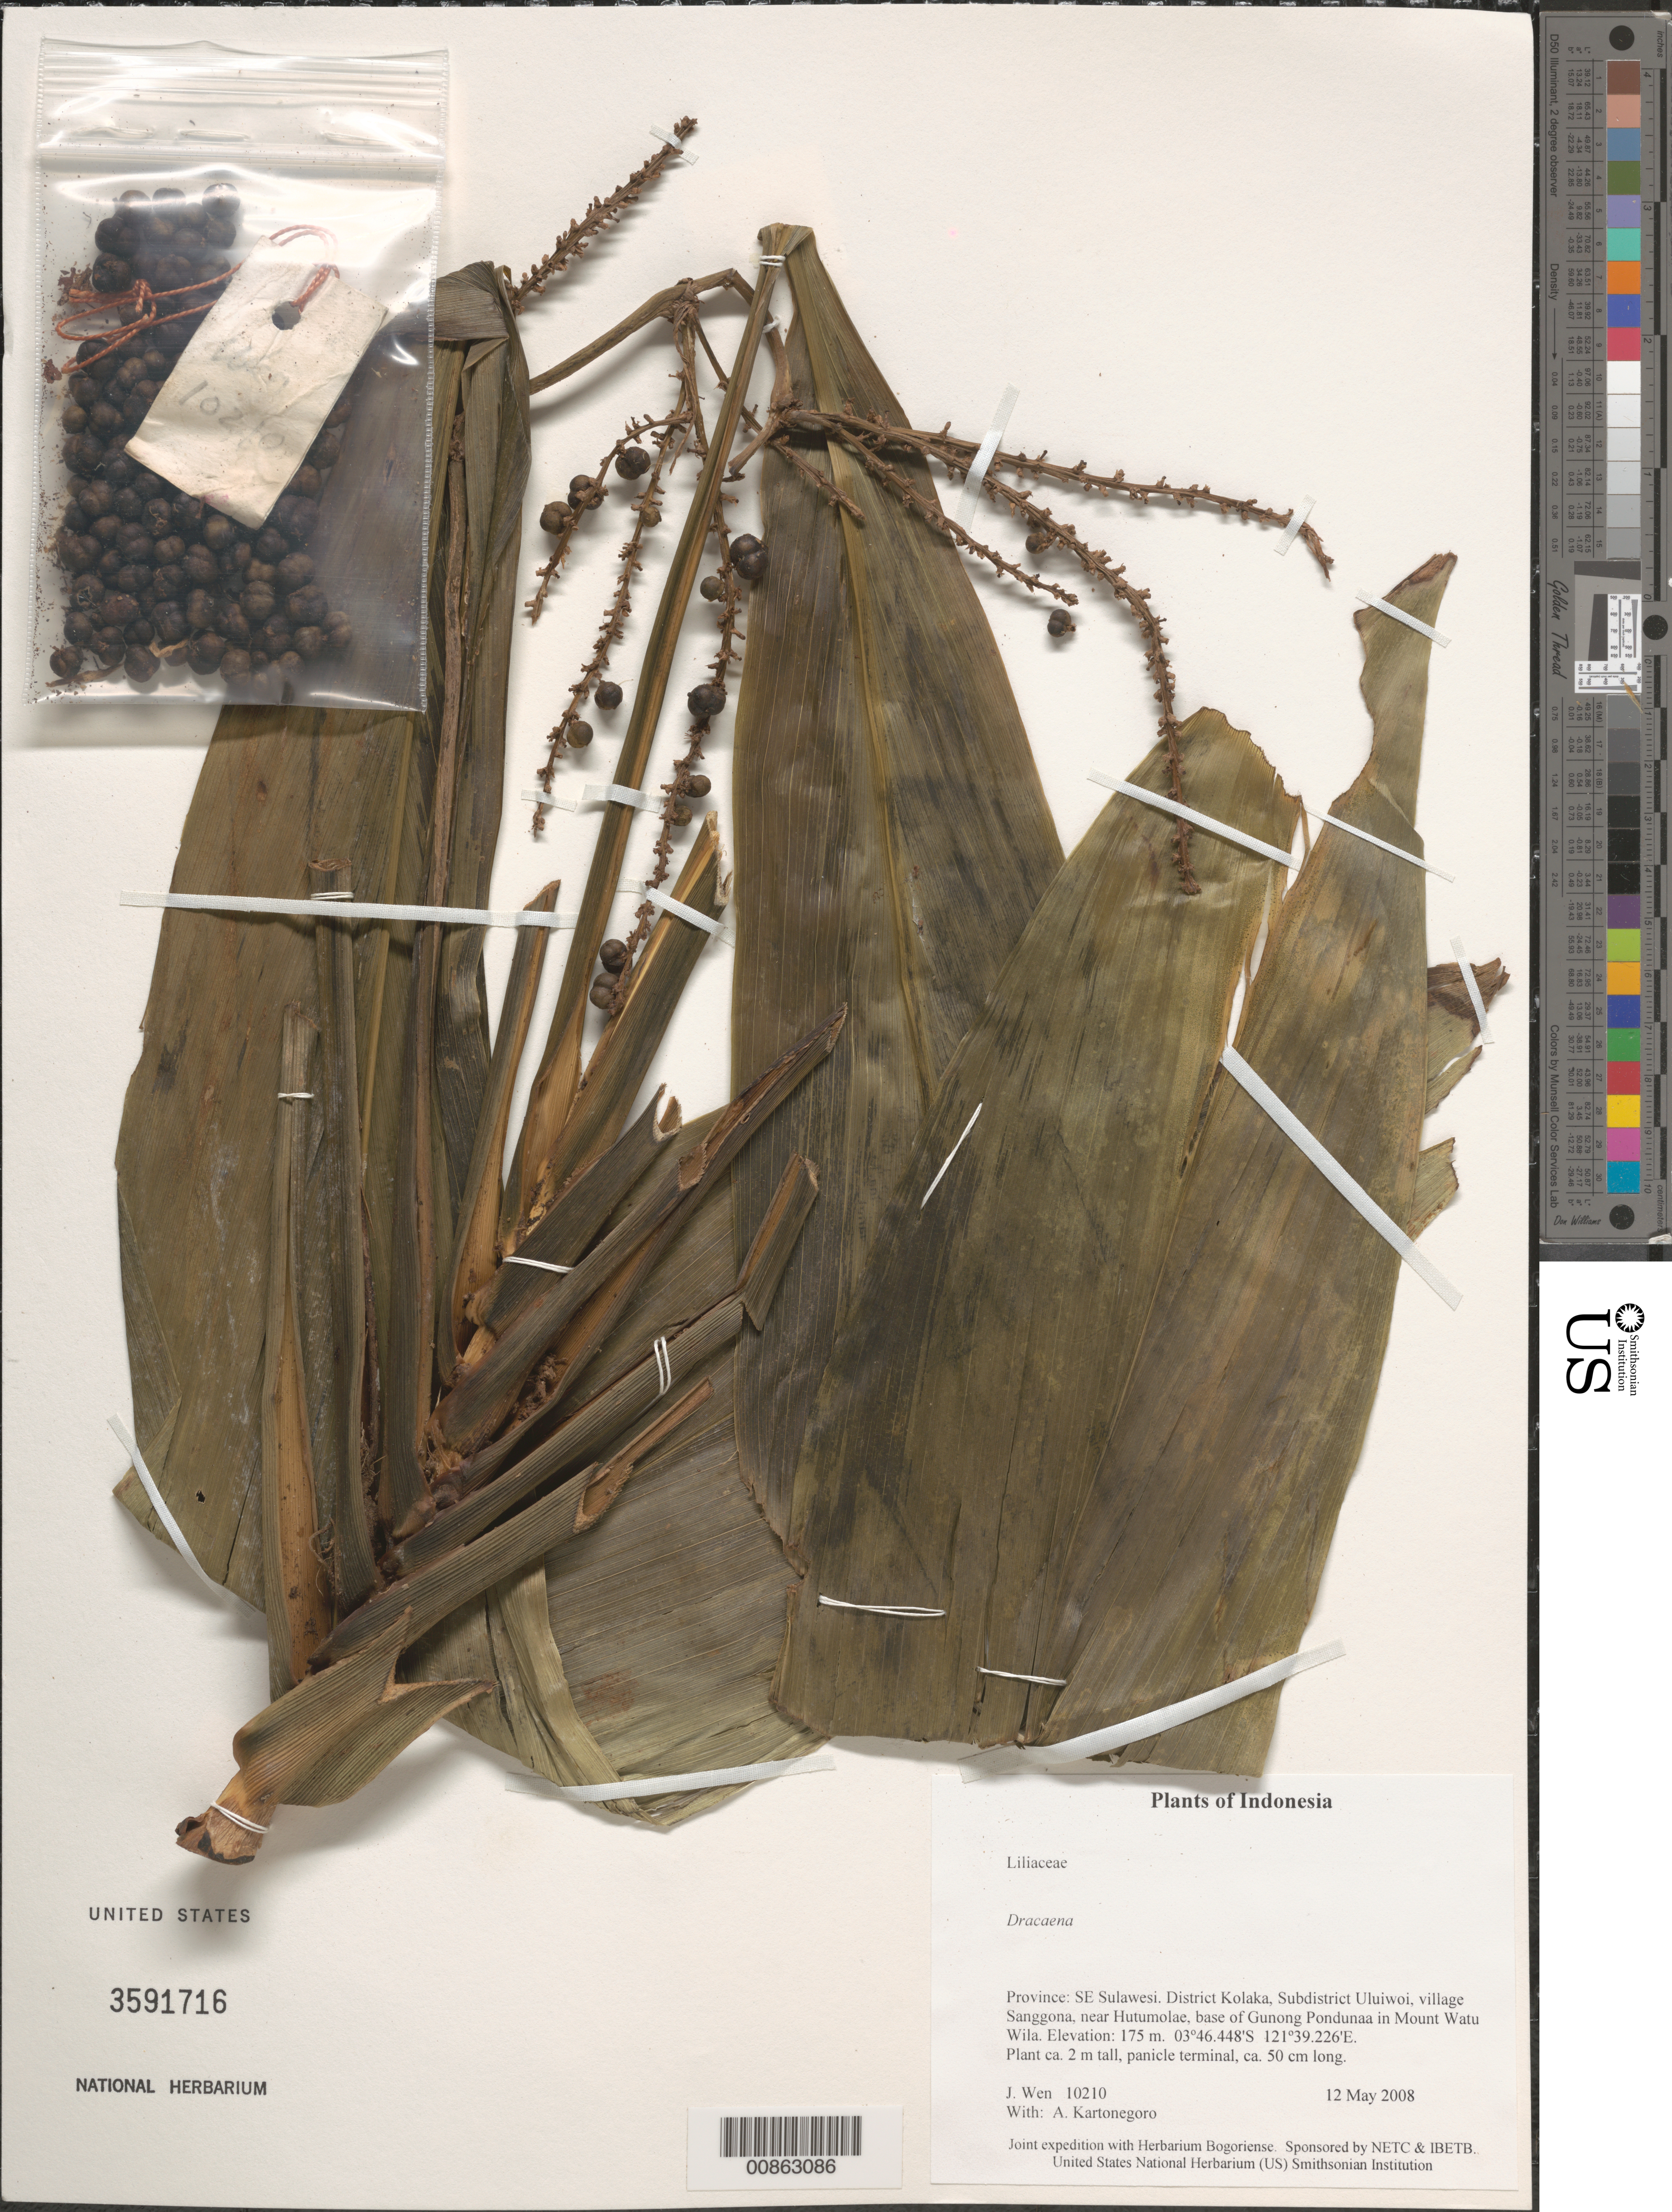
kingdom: Plantae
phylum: Tracheophyta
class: Liliopsida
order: Asparagales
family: Asparagaceae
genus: Dracaena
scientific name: Dracaena sp.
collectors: J. Wen & A. Kartonegoro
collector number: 10210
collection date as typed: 12 May 2008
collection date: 2008-05-12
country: Indonesia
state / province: Sulawesi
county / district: Sulawesi Tenggara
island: Sulawesi [Celebes]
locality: District Kolaka, Subdistrict Uluiwoi, village Sanggona, near Hutumolae, base of Gunong Pondunaa in Mount Watu Wila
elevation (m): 175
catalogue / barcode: US 3591716